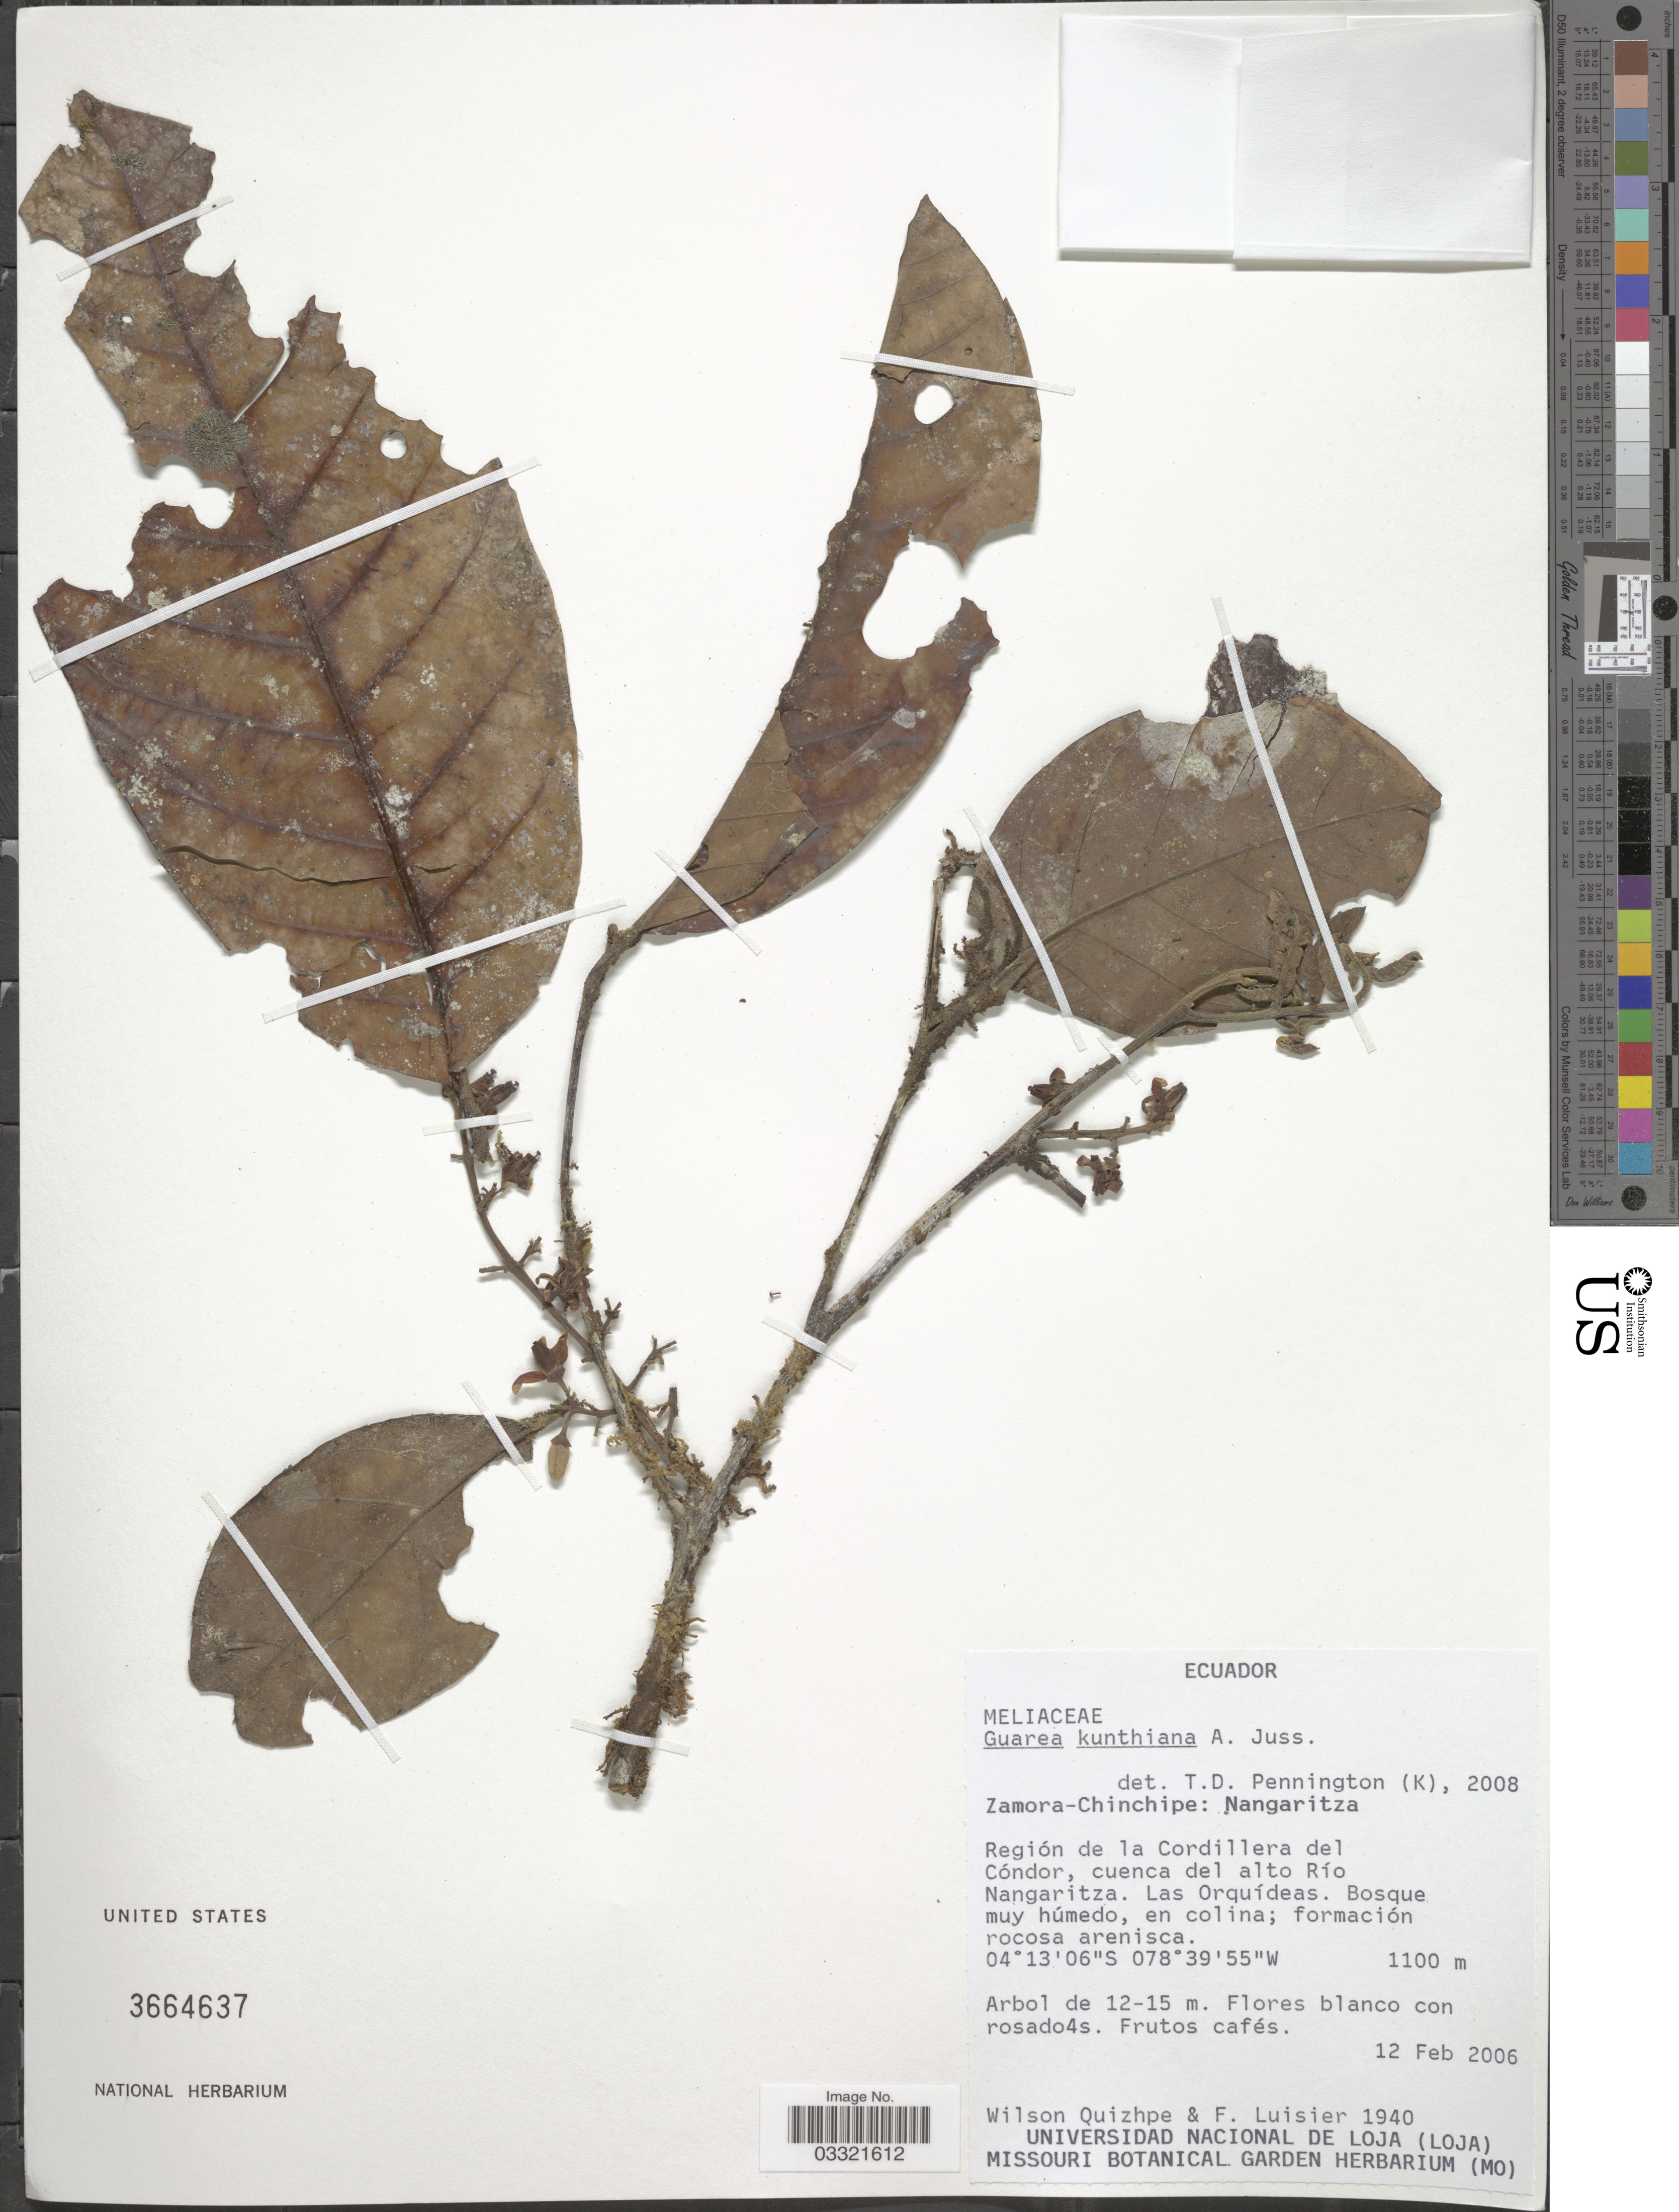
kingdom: Plantae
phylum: Tracheophyta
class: Magnoliopsida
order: Sapindales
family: Meliaceae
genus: Guarea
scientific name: Guarea kunthiana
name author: A. Juss.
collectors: W. Quizhpe & F. Luisier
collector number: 1940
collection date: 2006-02-12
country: Ecuador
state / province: Zamora-Chinchipe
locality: Nangaritza. Región de la Cordillera del Cóndor, cuenca del alto Río Nangaritza. La Orquídeas.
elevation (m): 1100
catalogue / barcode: US 3664637